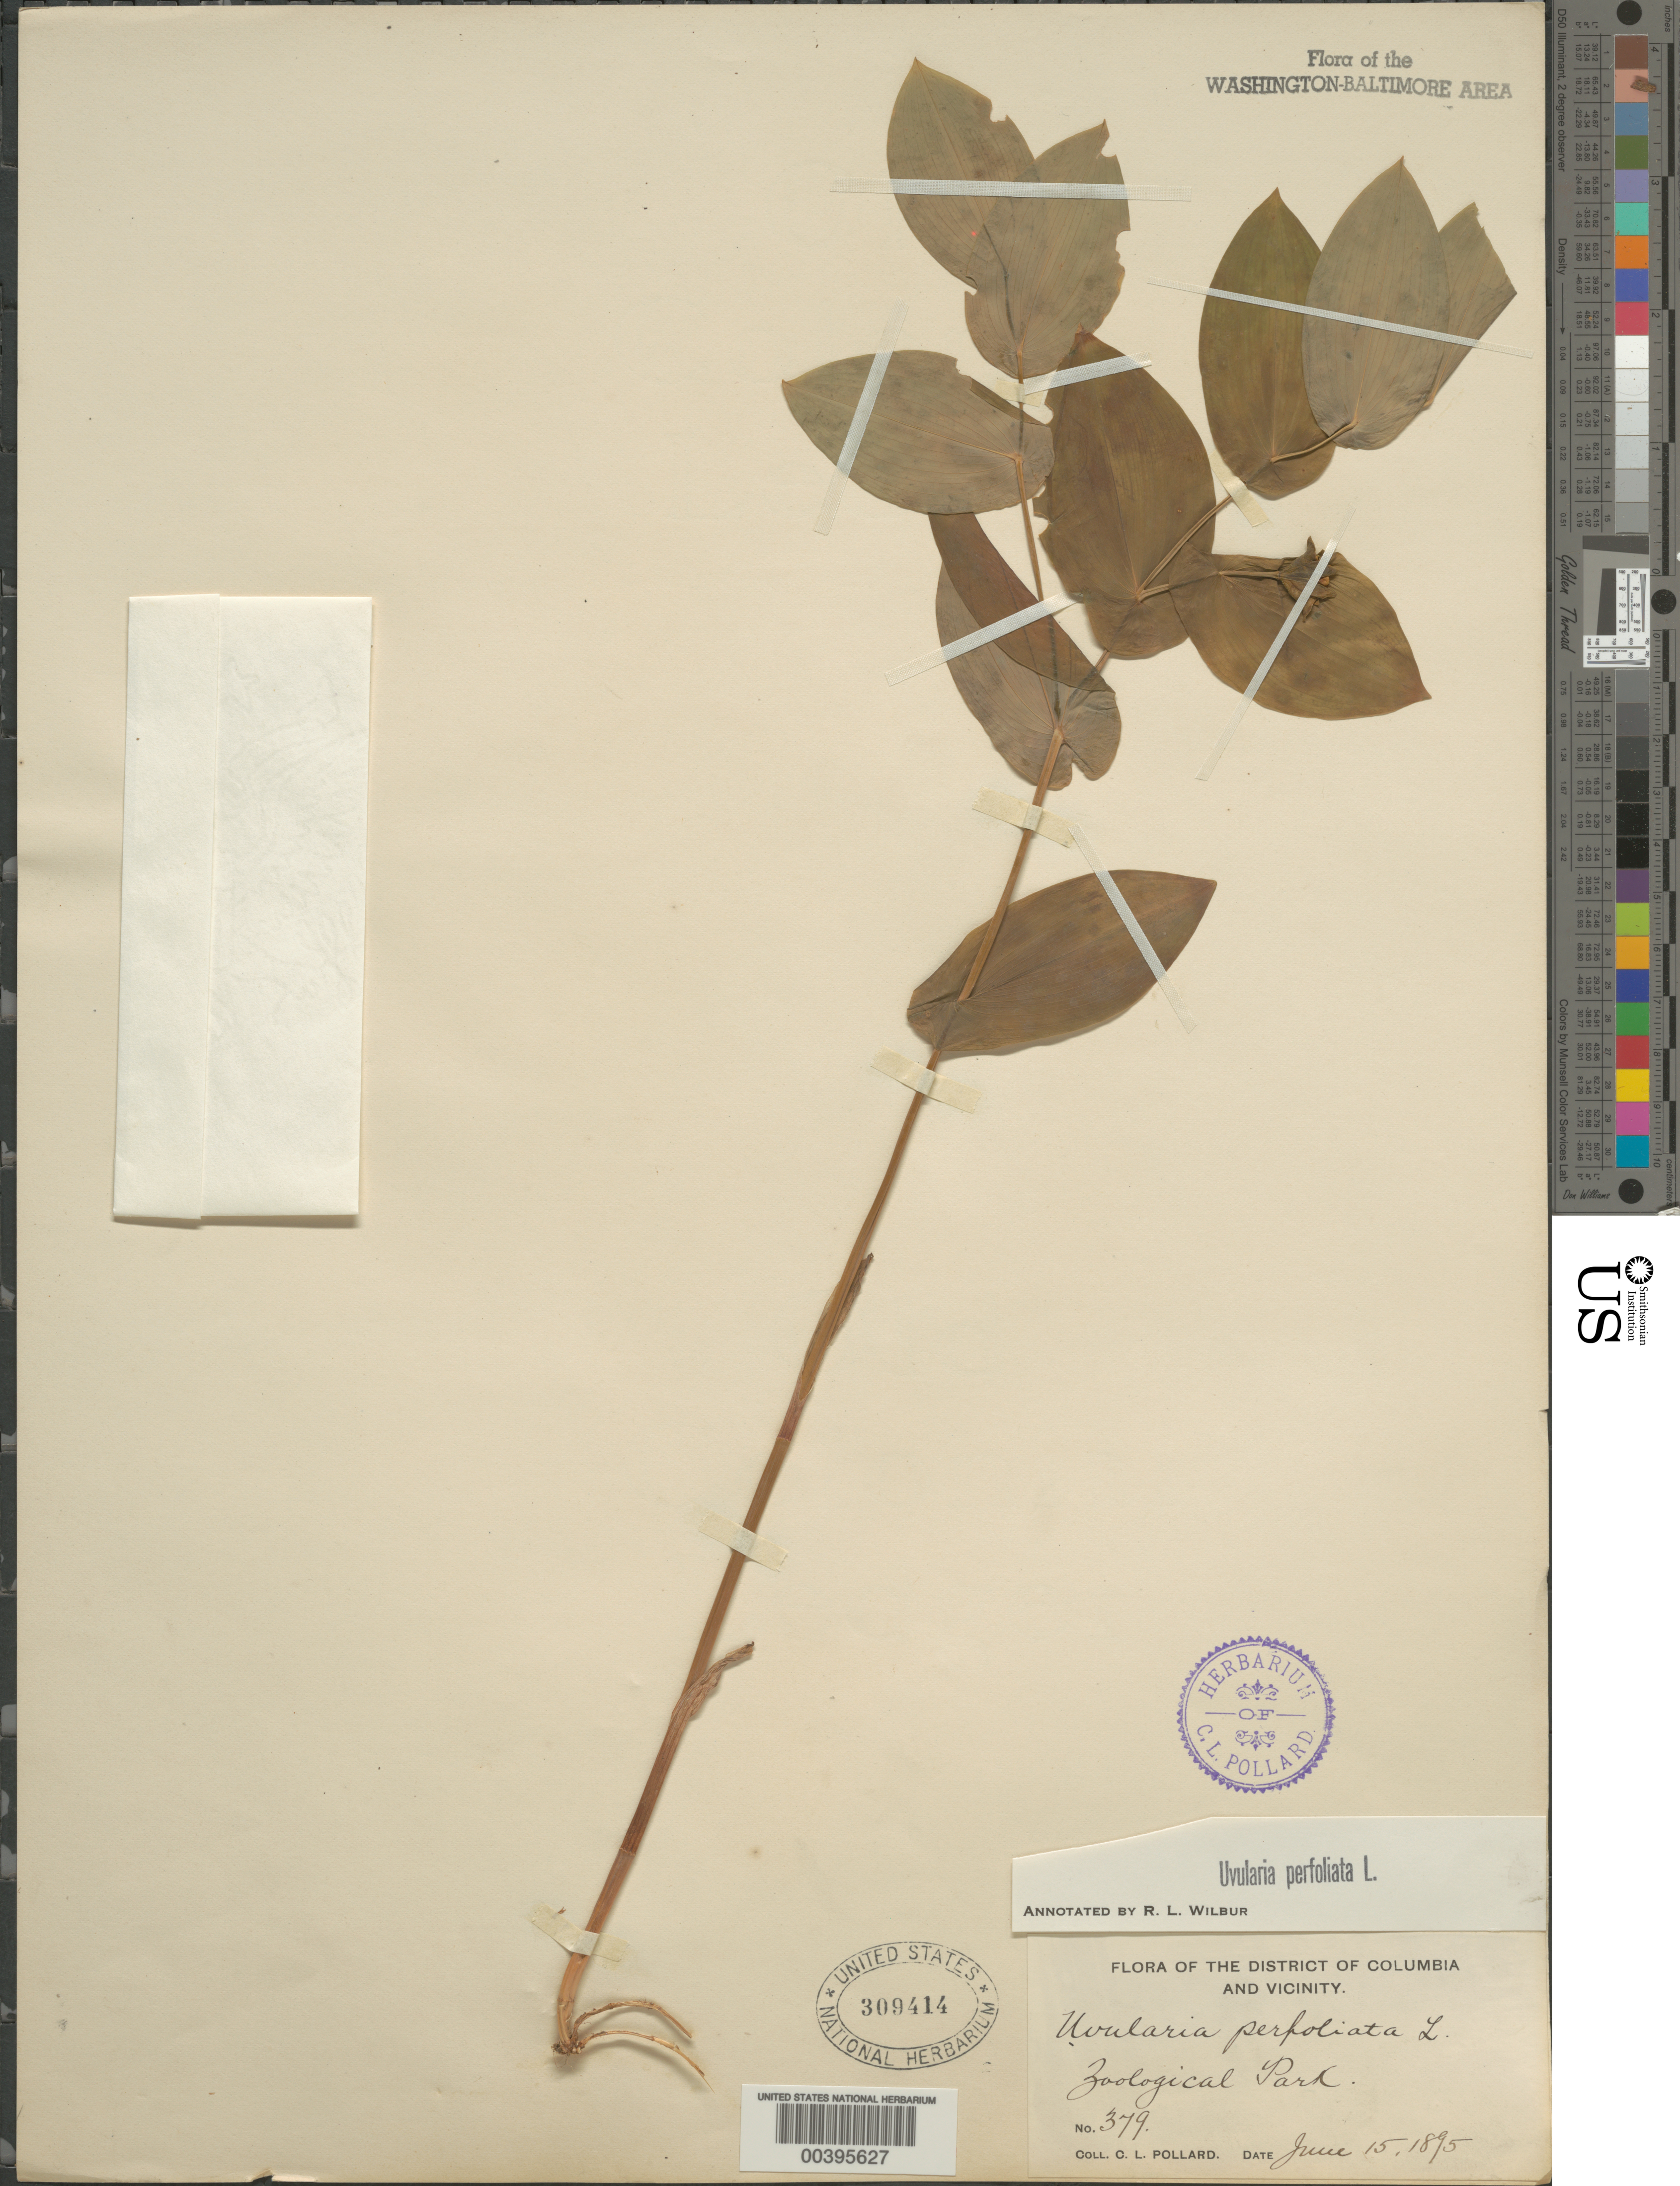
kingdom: Plantae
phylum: Tracheophyta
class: Liliopsida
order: Liliales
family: Colchicaceae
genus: Uvularia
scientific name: Uvularia perfoliata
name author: L.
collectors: C. L. Pollard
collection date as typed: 15 Jun 1895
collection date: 1895-06-15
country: United States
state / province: District of Columbia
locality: Zoological Park Rock Creek Park and vicinity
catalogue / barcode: US 309414